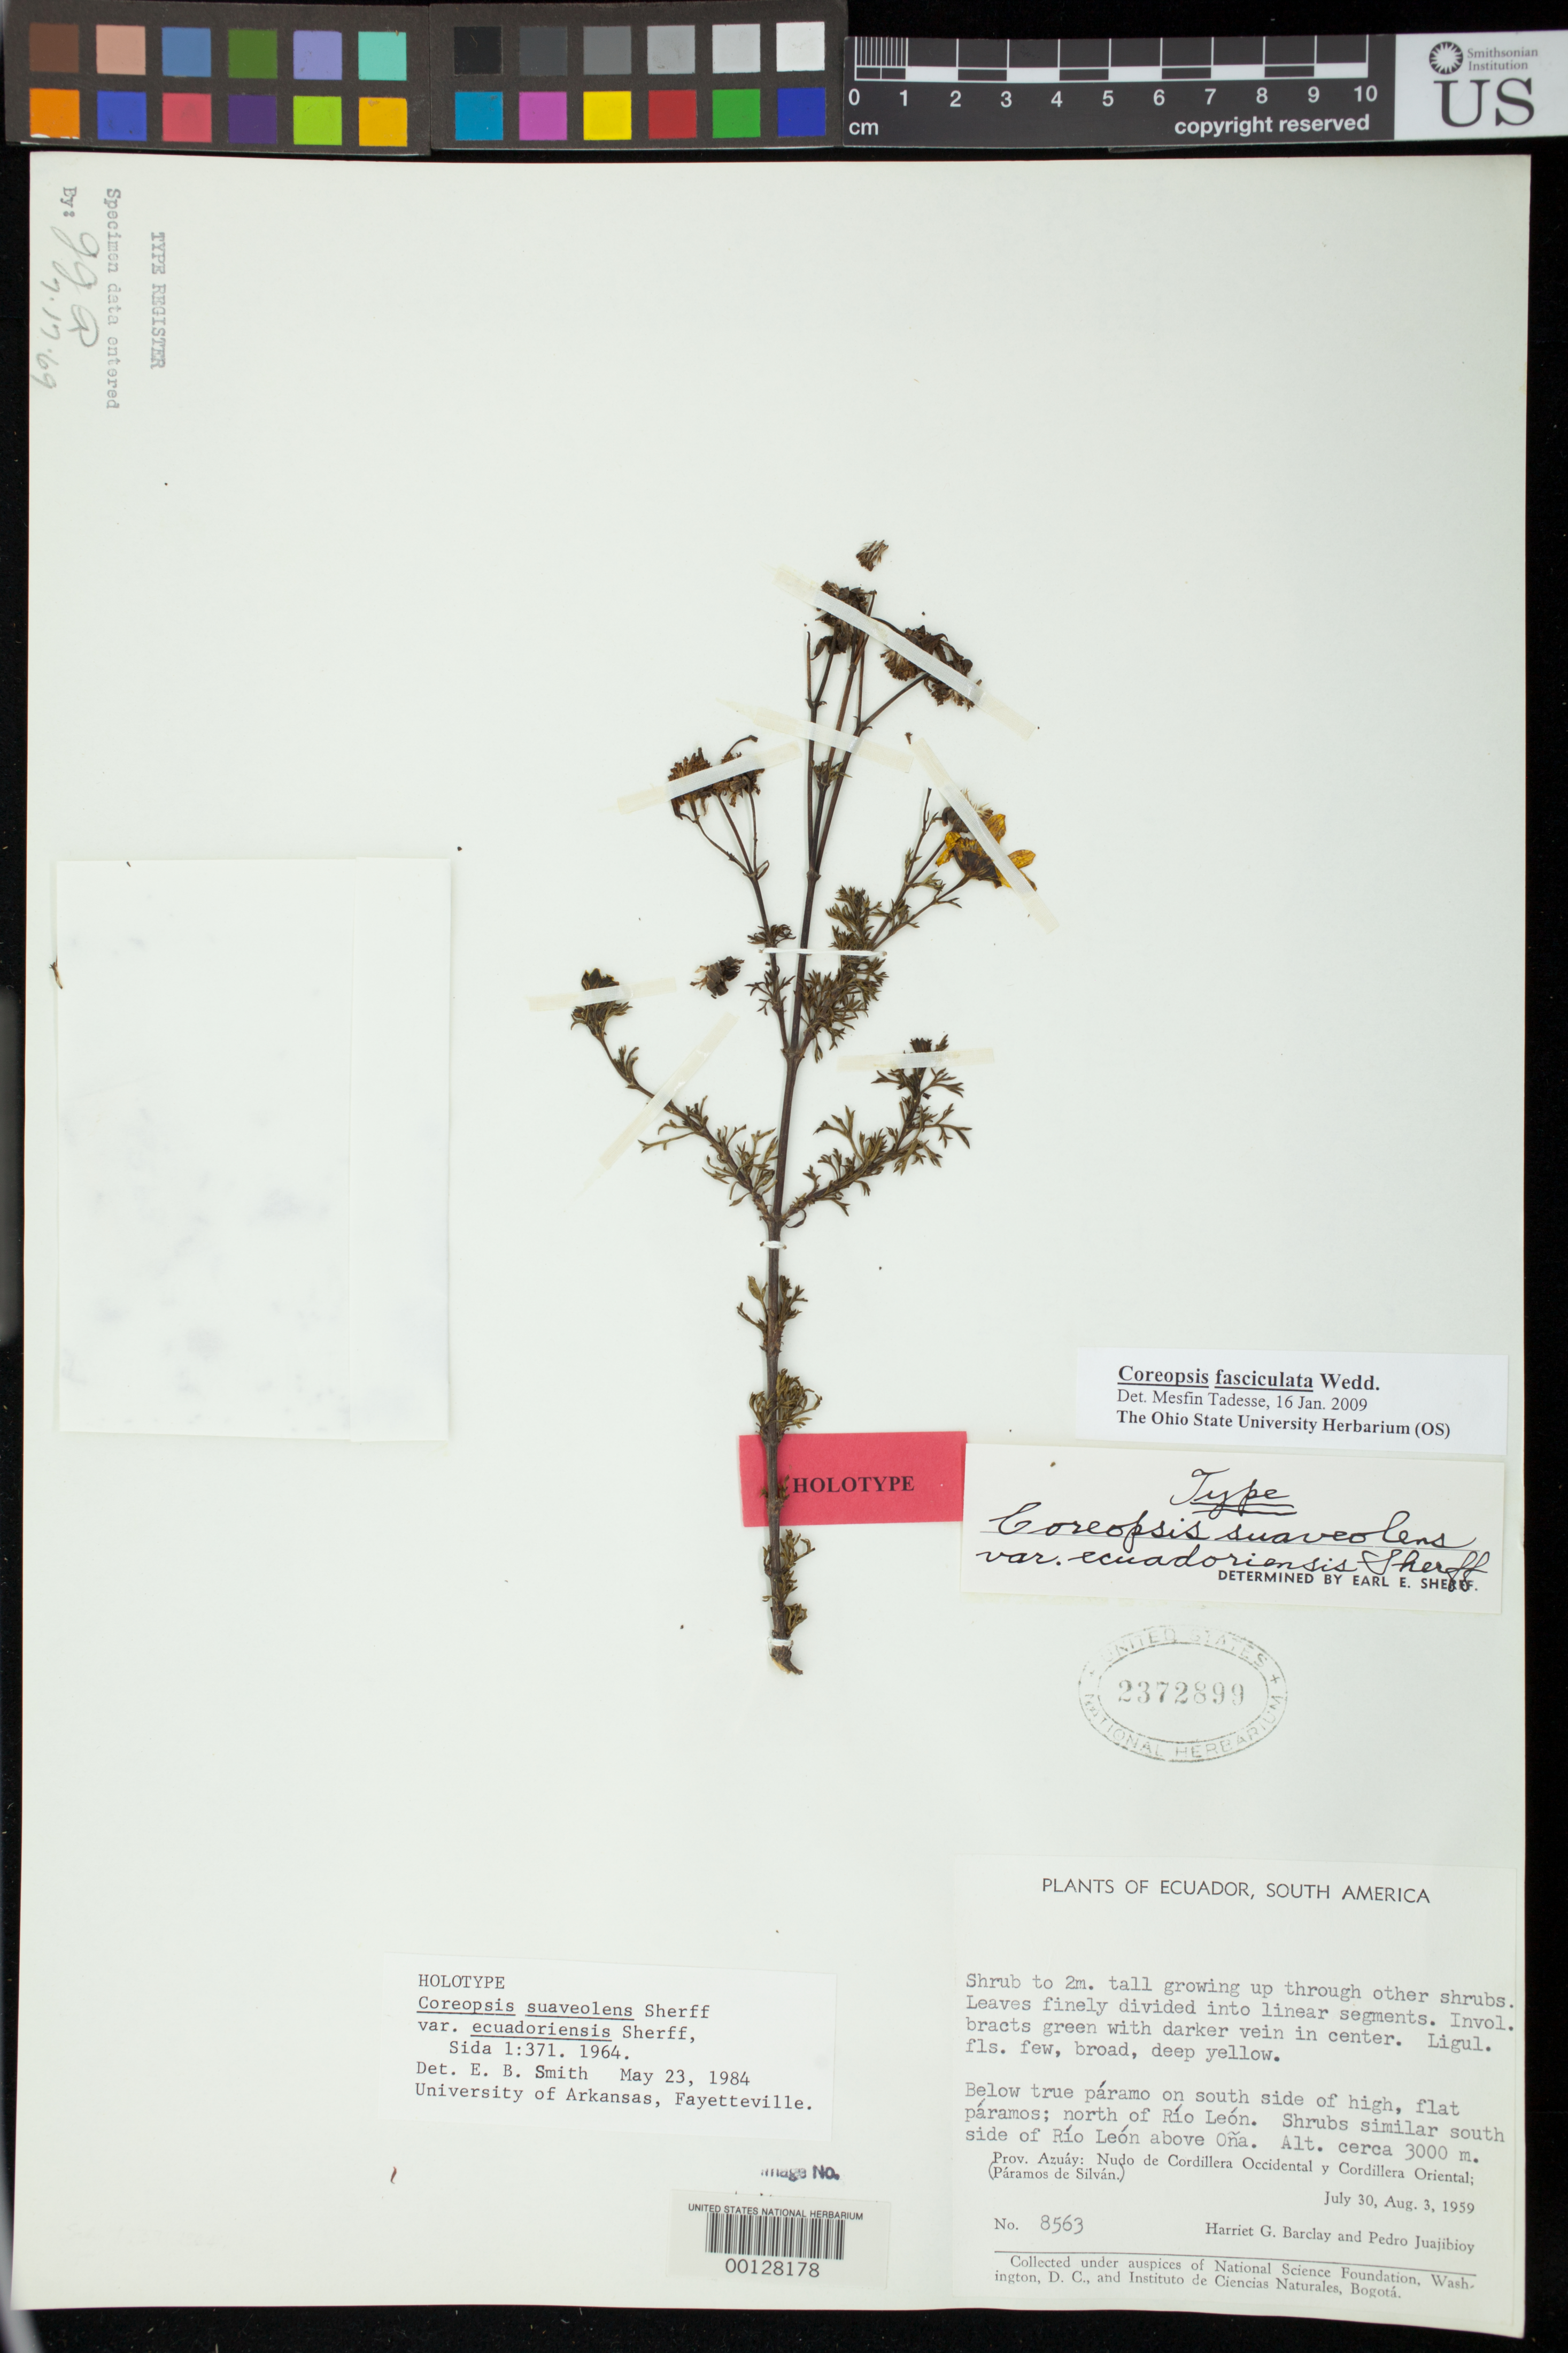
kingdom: Plantae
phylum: Tracheophyta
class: Magnoliopsida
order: Asterales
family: Asteraceae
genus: Coreopsis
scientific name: Coreopsis suaveolens var. ecuadoriensis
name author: Sherff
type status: Holotype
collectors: H. G. Barclay & P. Juajibioy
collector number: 8563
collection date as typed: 30 Jul 1959 to 03 Aug 1959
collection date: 1959-07-30/1959-08-03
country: Ecuador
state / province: Azuay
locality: Páramos de Silvan.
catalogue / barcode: US 2372899